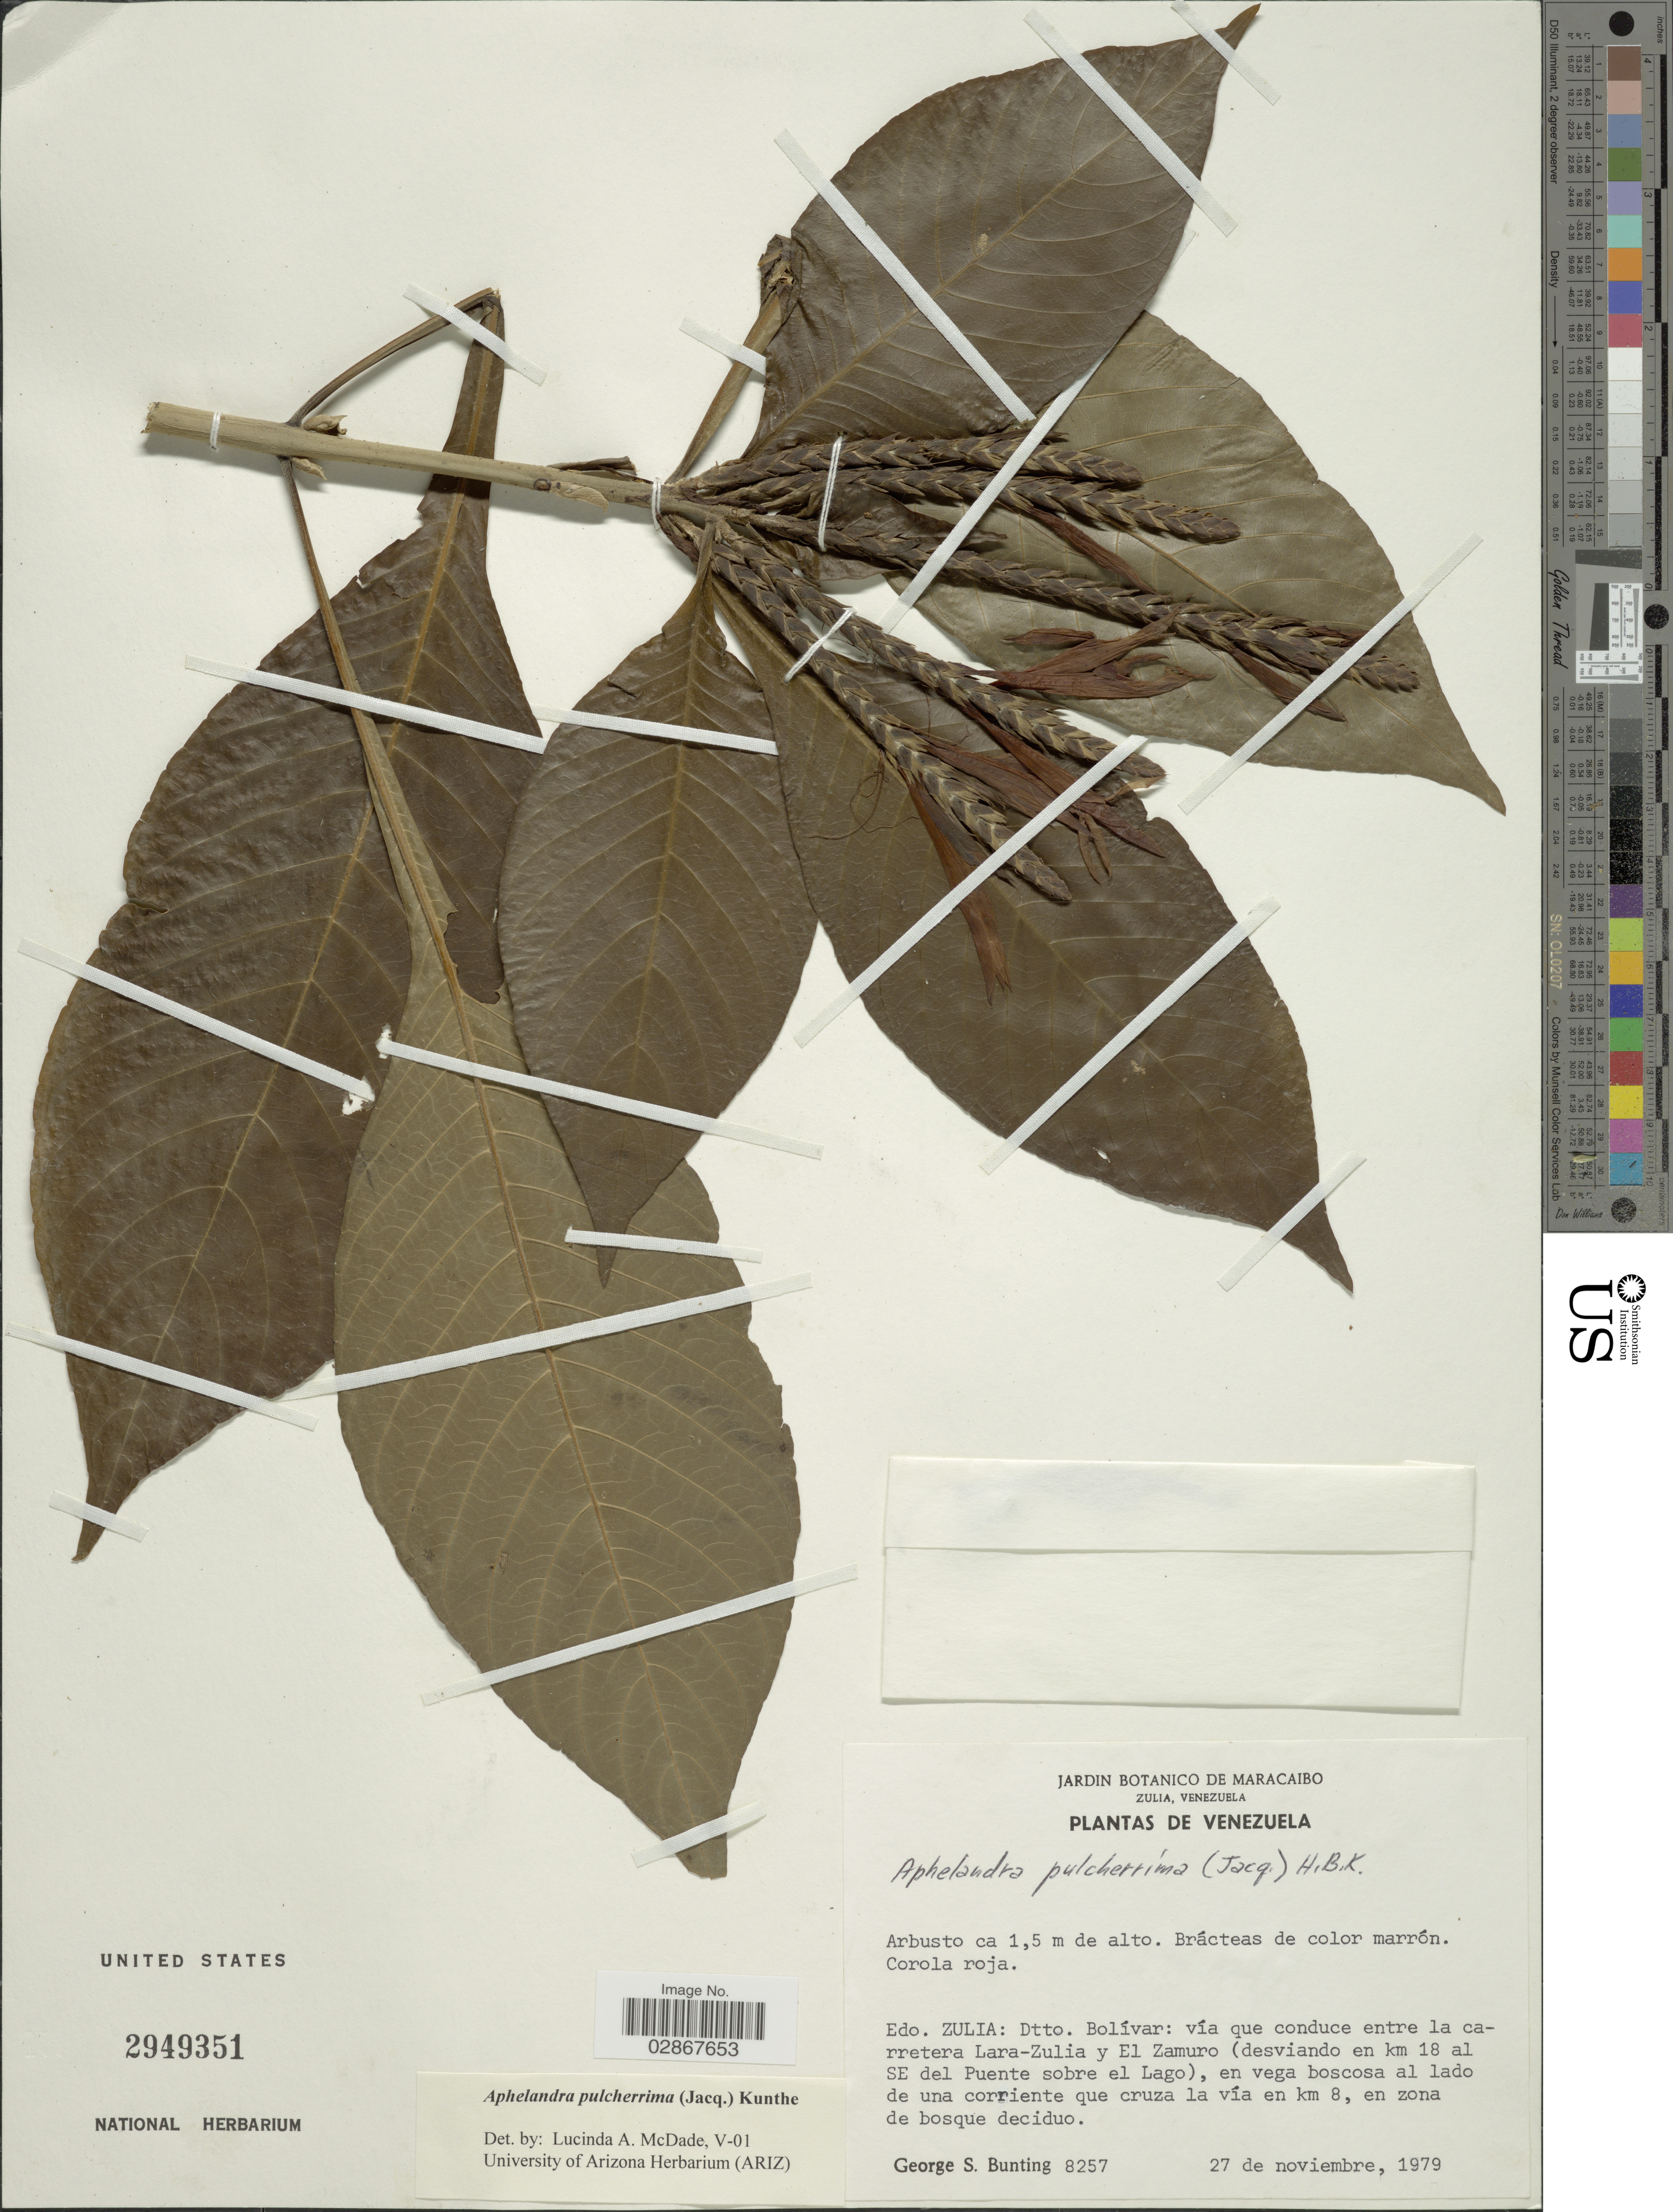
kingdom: Plantae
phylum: Tracheophyta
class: Magnoliopsida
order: Lamiales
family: Acanthaceae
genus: Aphelandra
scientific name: Aphelandra pulcherrima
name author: (Jacq.) Kunth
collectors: G. S. Bunting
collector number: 8257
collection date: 1979-11-27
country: Venezuela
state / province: Zulia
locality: Edo. Zulia: Dtto. Bolívar: Vía que conduce entre la carretera Lara-Zulia y El Zamuro (desviando en km 18 al SE del Puente sobre el Lago), en vega boscosa al lado de una corriente que cruza la vía en km 8.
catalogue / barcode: US 2949351